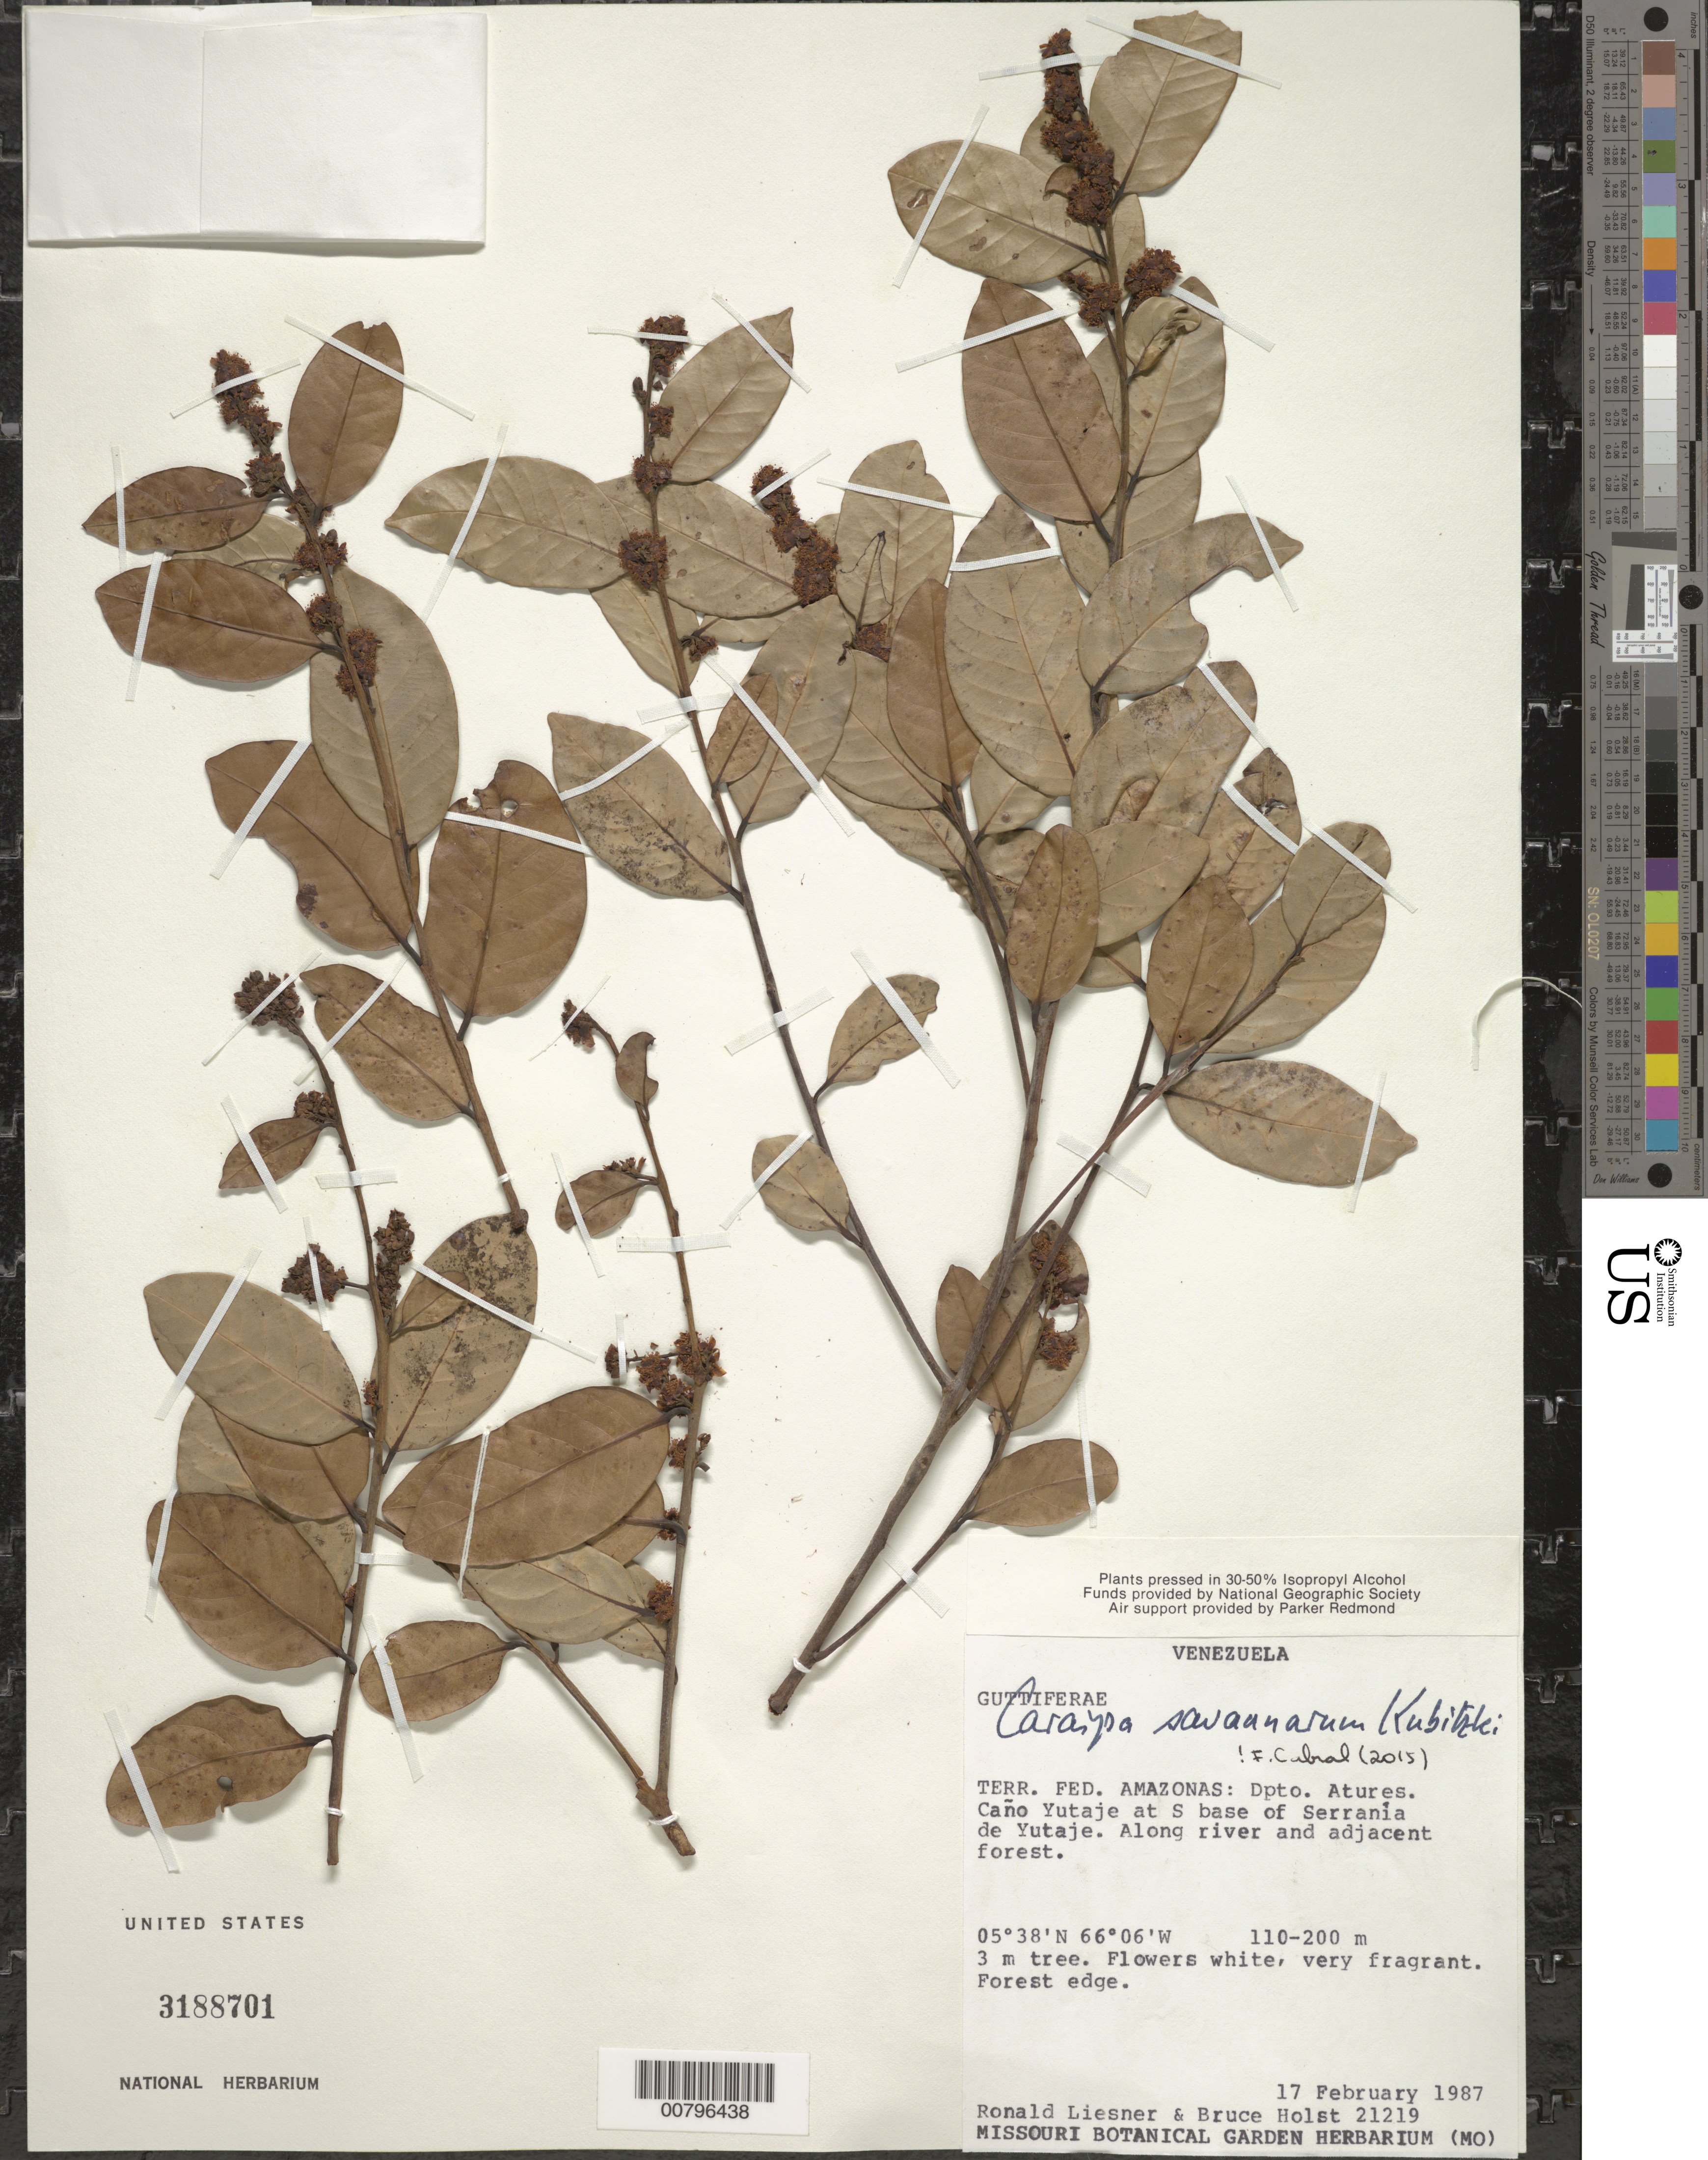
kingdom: Plantae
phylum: Tracheophyta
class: Magnoliopsida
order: Malpighiales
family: Calophyllaceae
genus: Caraipa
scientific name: Caraipa savannarum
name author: Kubitzki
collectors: R. L. Liesner & B. Holst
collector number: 21219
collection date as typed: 17-Feb-87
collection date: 1987-02-17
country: Venezuela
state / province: Amazonas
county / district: Atures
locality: Caño Yutajé at S base of Serranía de Yutajé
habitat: Along river and adjacent forest; riverbank; forest edge.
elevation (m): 110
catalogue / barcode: US 3188701